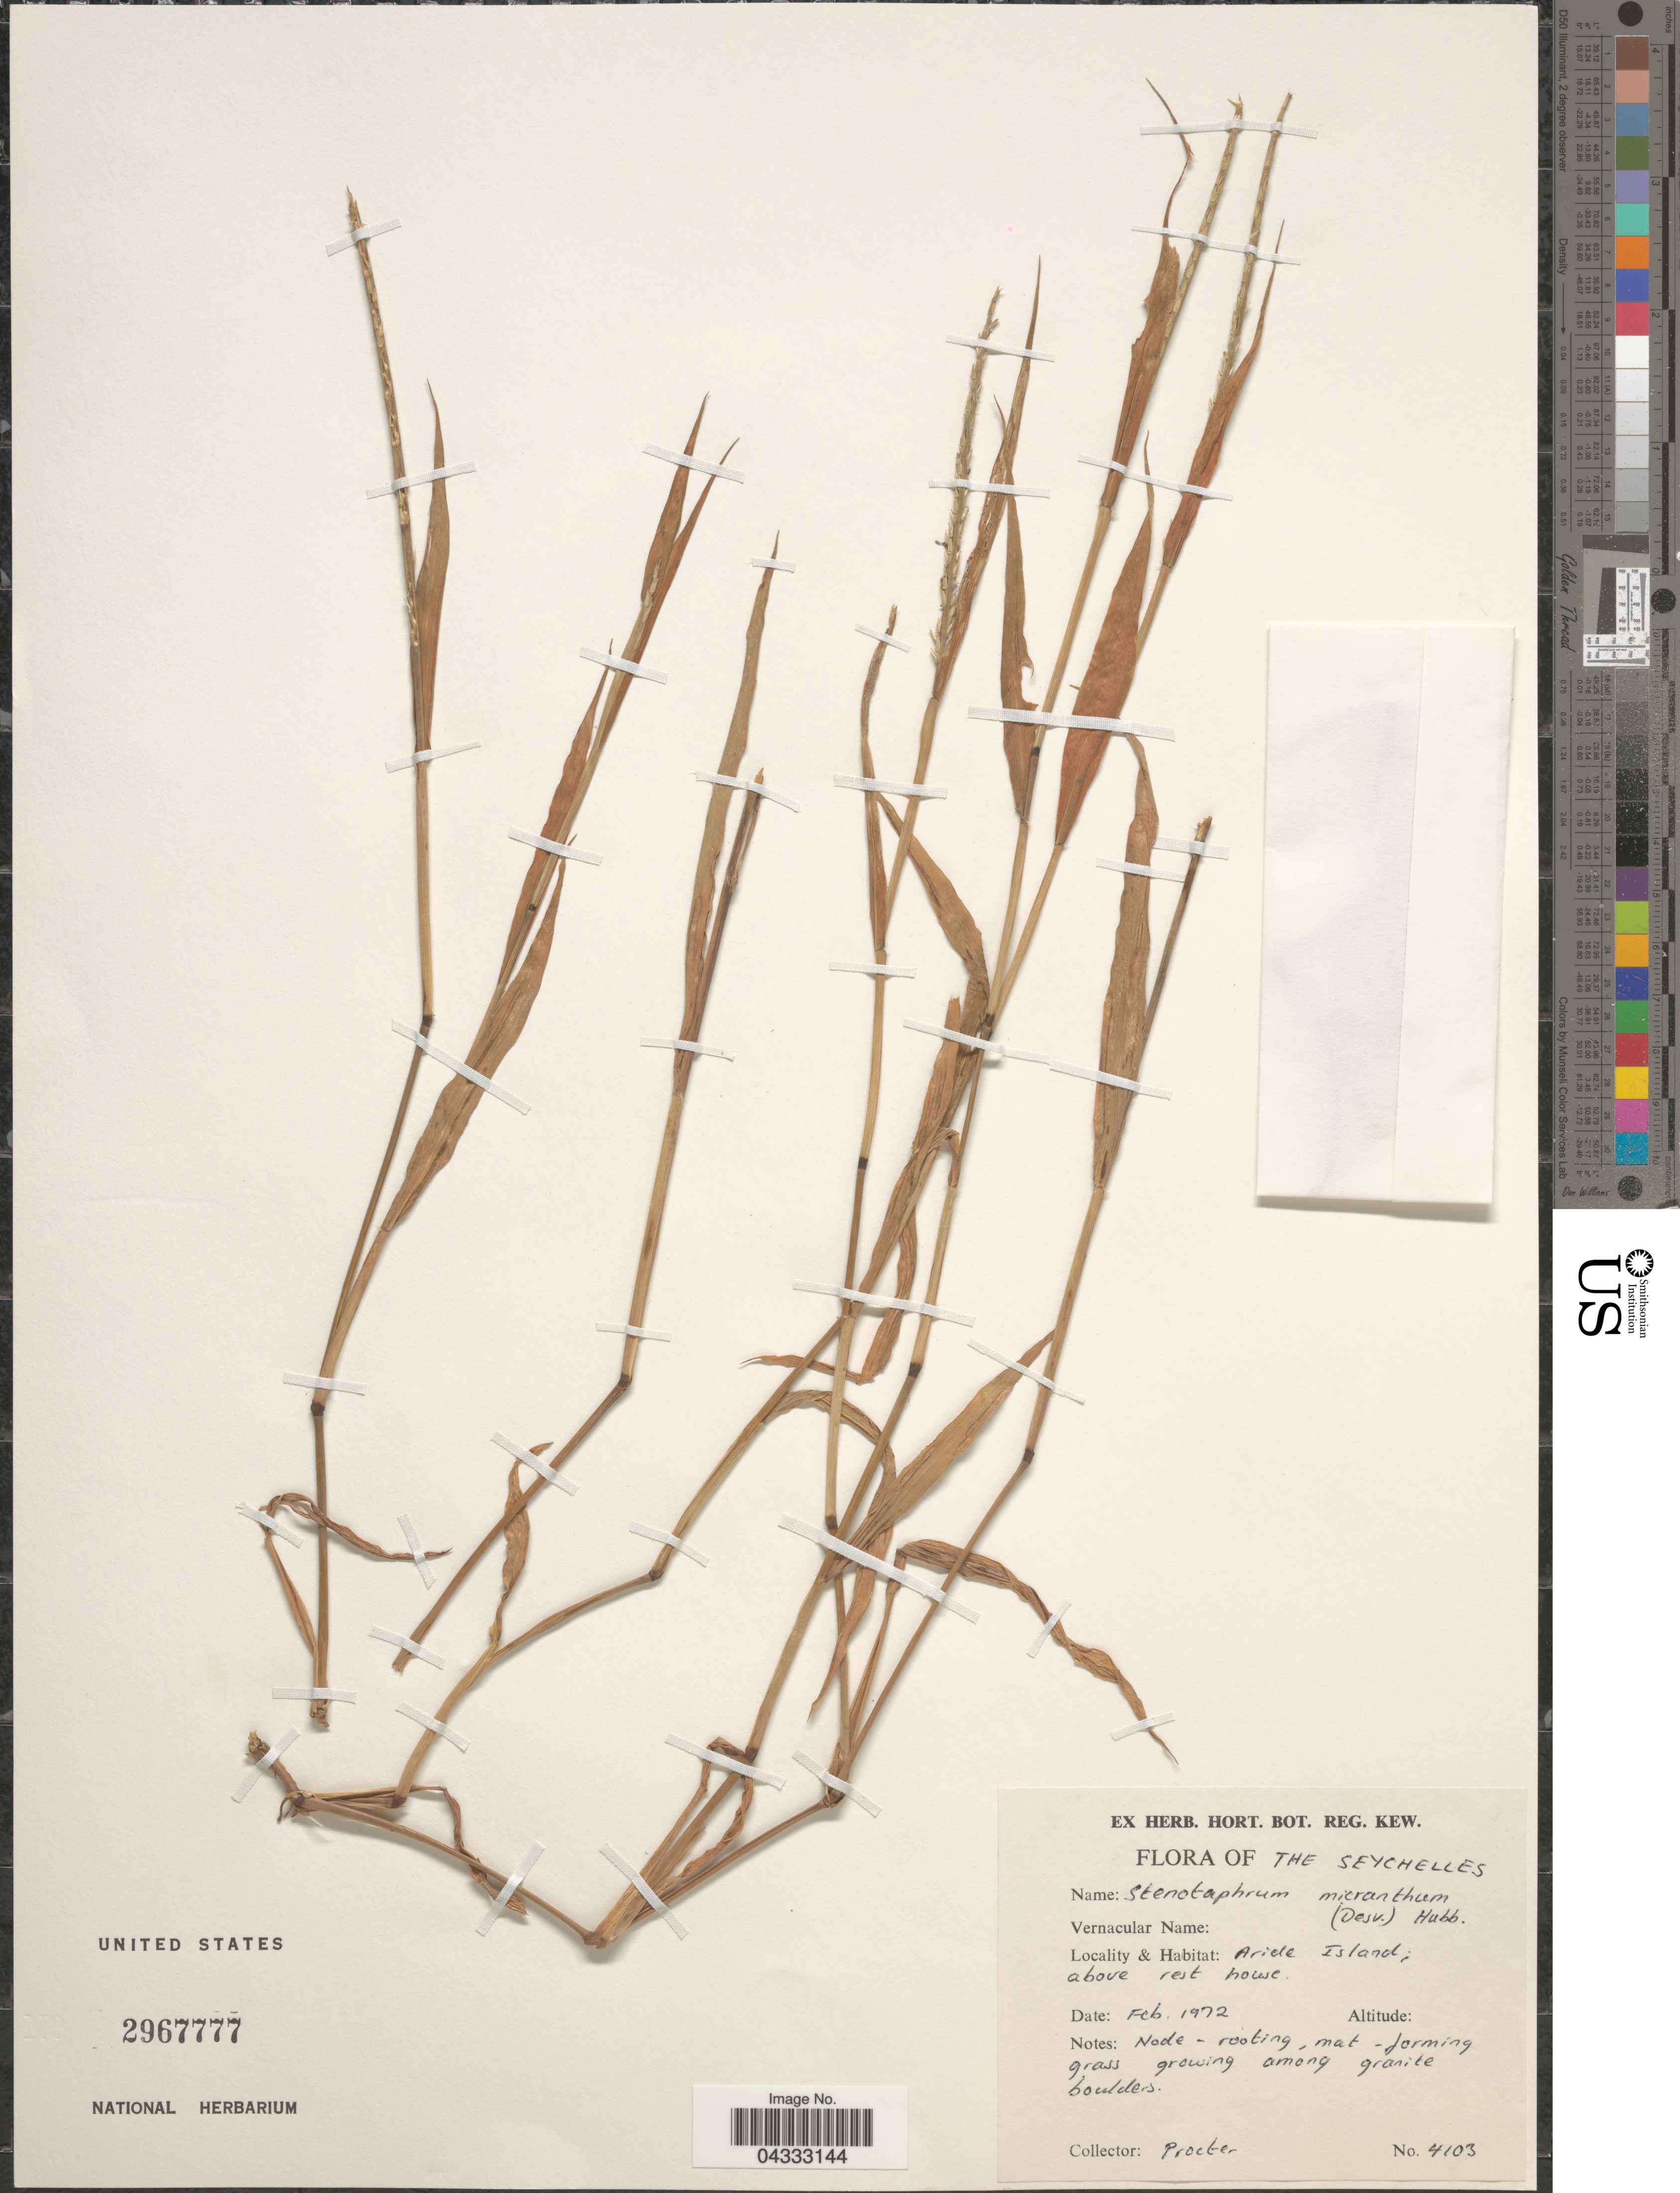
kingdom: Plantae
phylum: Tracheophyta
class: Liliopsida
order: Poales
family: Poaceae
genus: Stenotaphrum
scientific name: Stenotaphrum micranthum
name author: (Desv.) C.E. Hubb.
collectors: Procter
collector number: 4103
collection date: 1972-02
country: Seychelles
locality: The Seychelles. Aride Island; above rest house.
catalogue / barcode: US 2967777